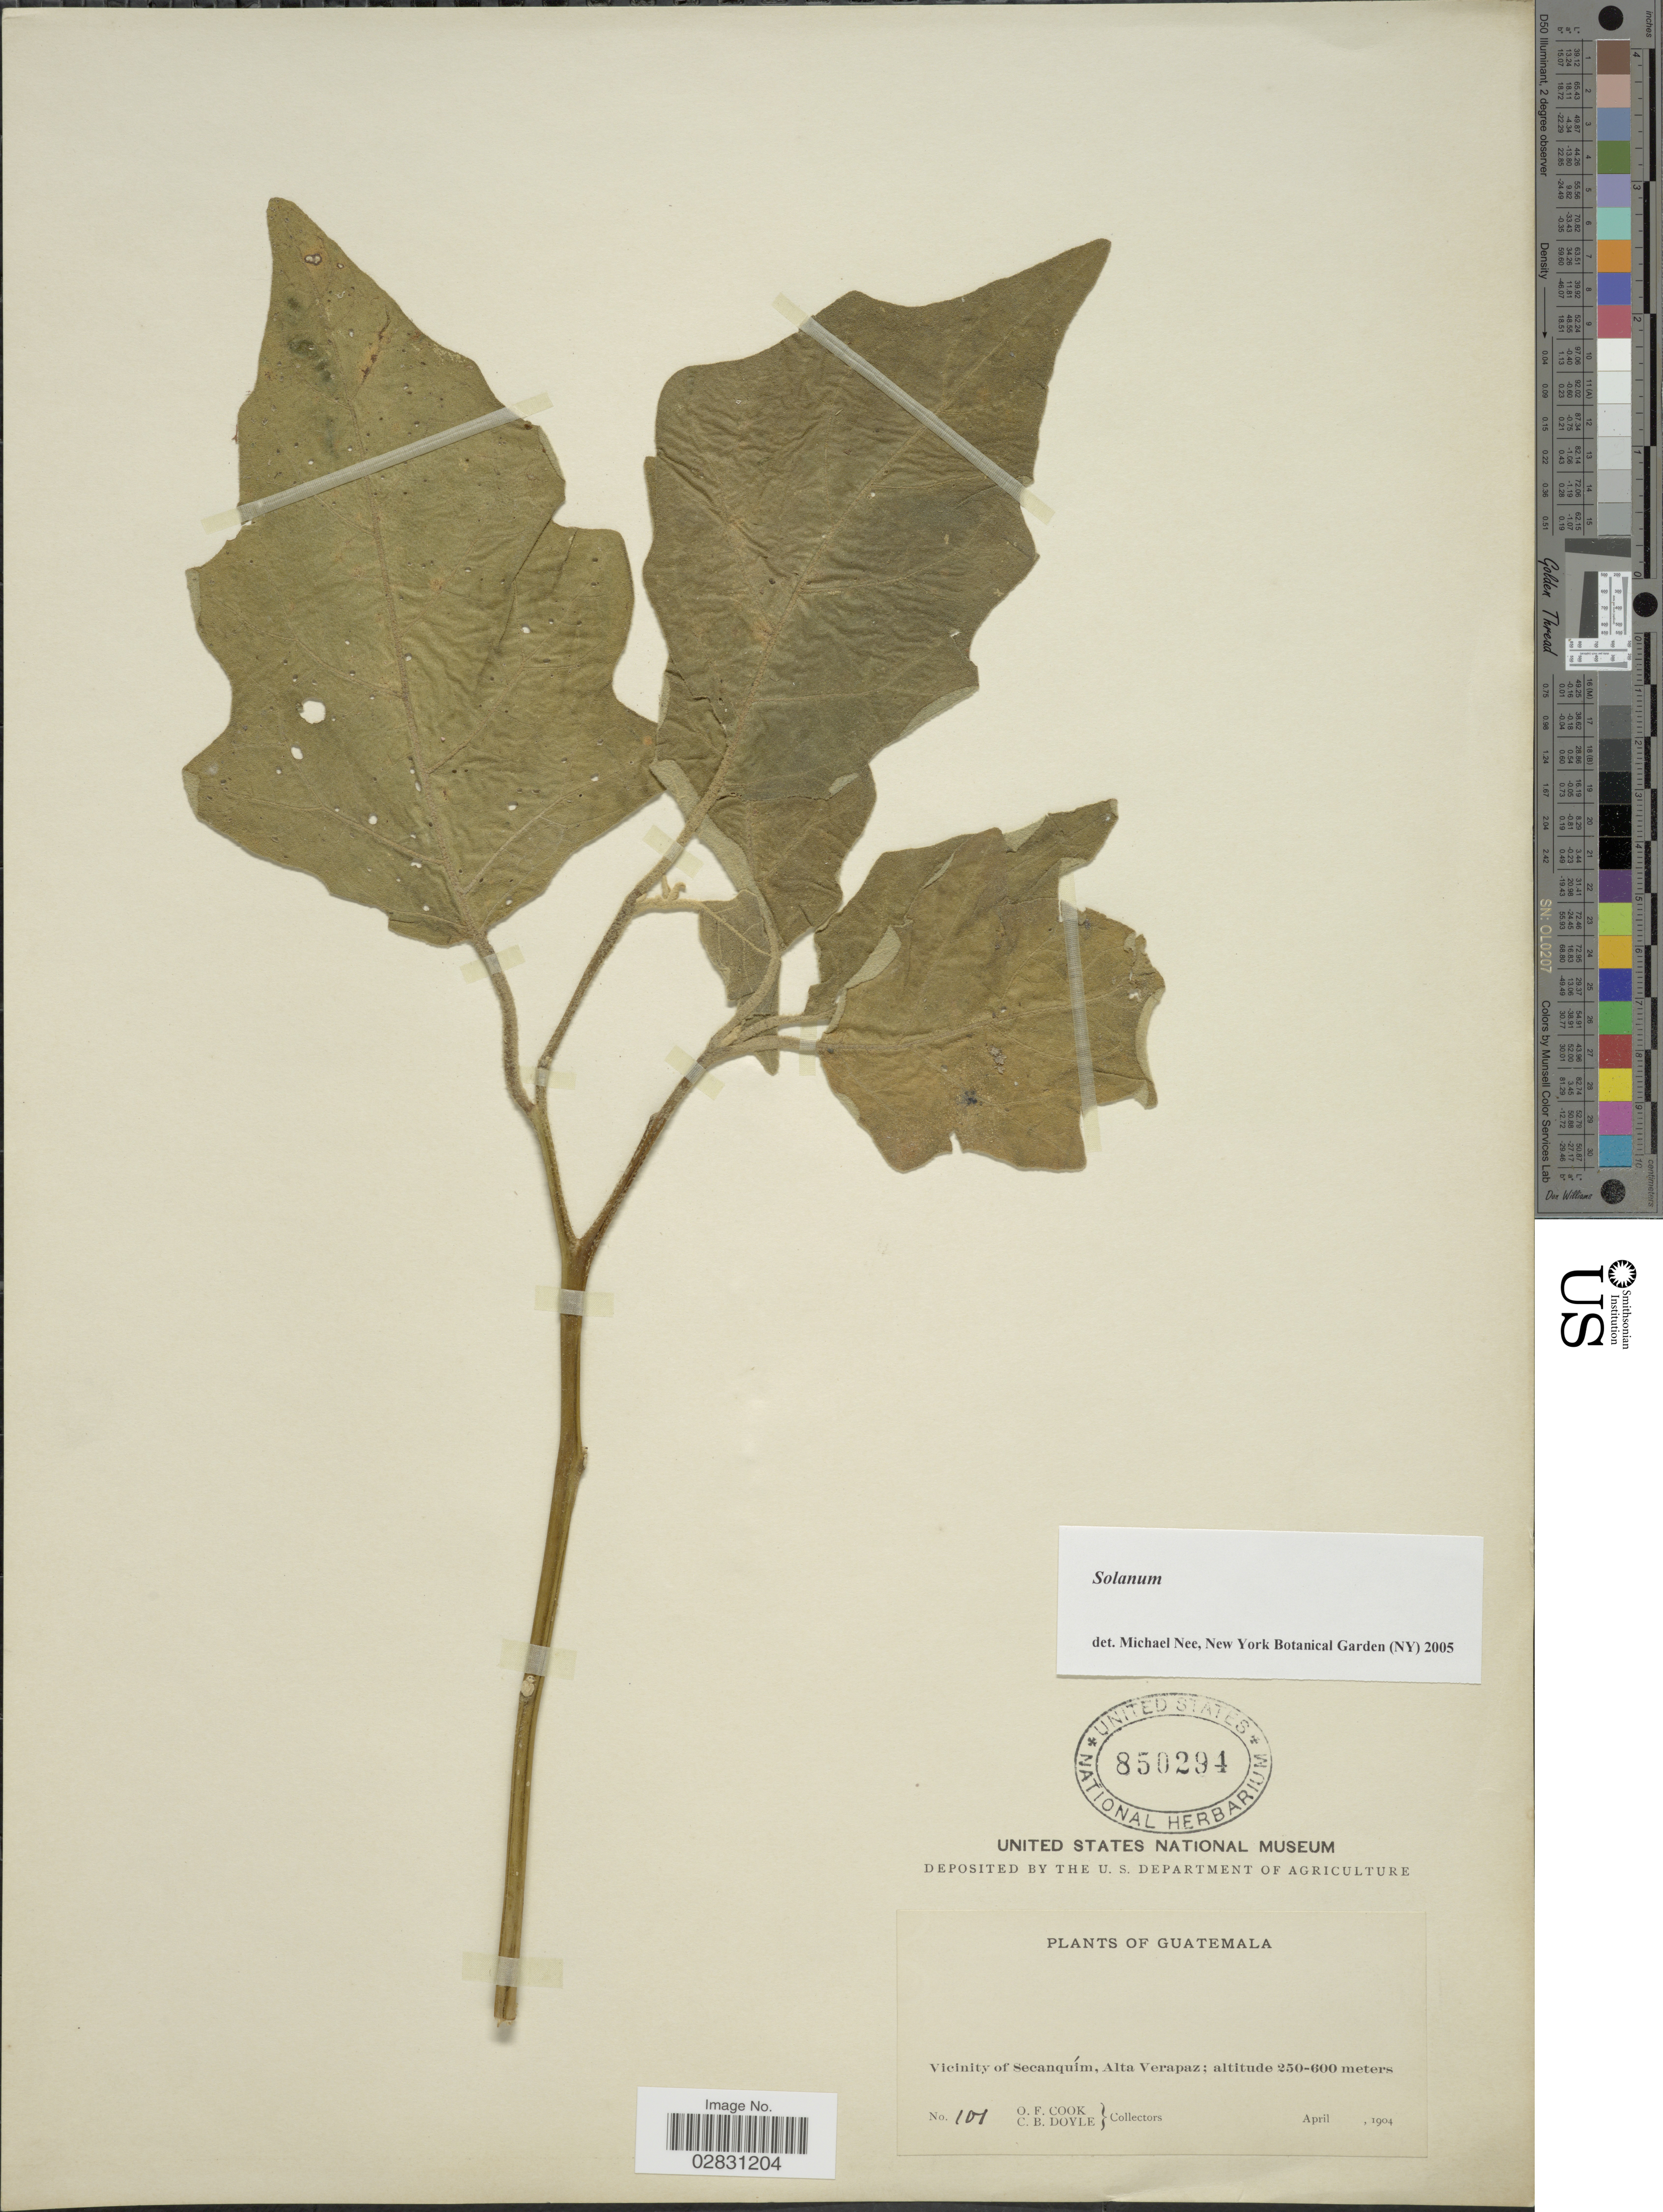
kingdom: Plantae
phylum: Tracheophyta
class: Magnoliopsida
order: Solanales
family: Solanaceae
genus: Solanum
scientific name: Solanum ochraceo-ferrugineum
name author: (Dunal) Fernald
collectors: O. F. Cook & C. Doyle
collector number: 101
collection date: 1904-04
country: Guatemala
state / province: Alta Verapaz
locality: Vicinity of Secanquím.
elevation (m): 250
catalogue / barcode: US 850294